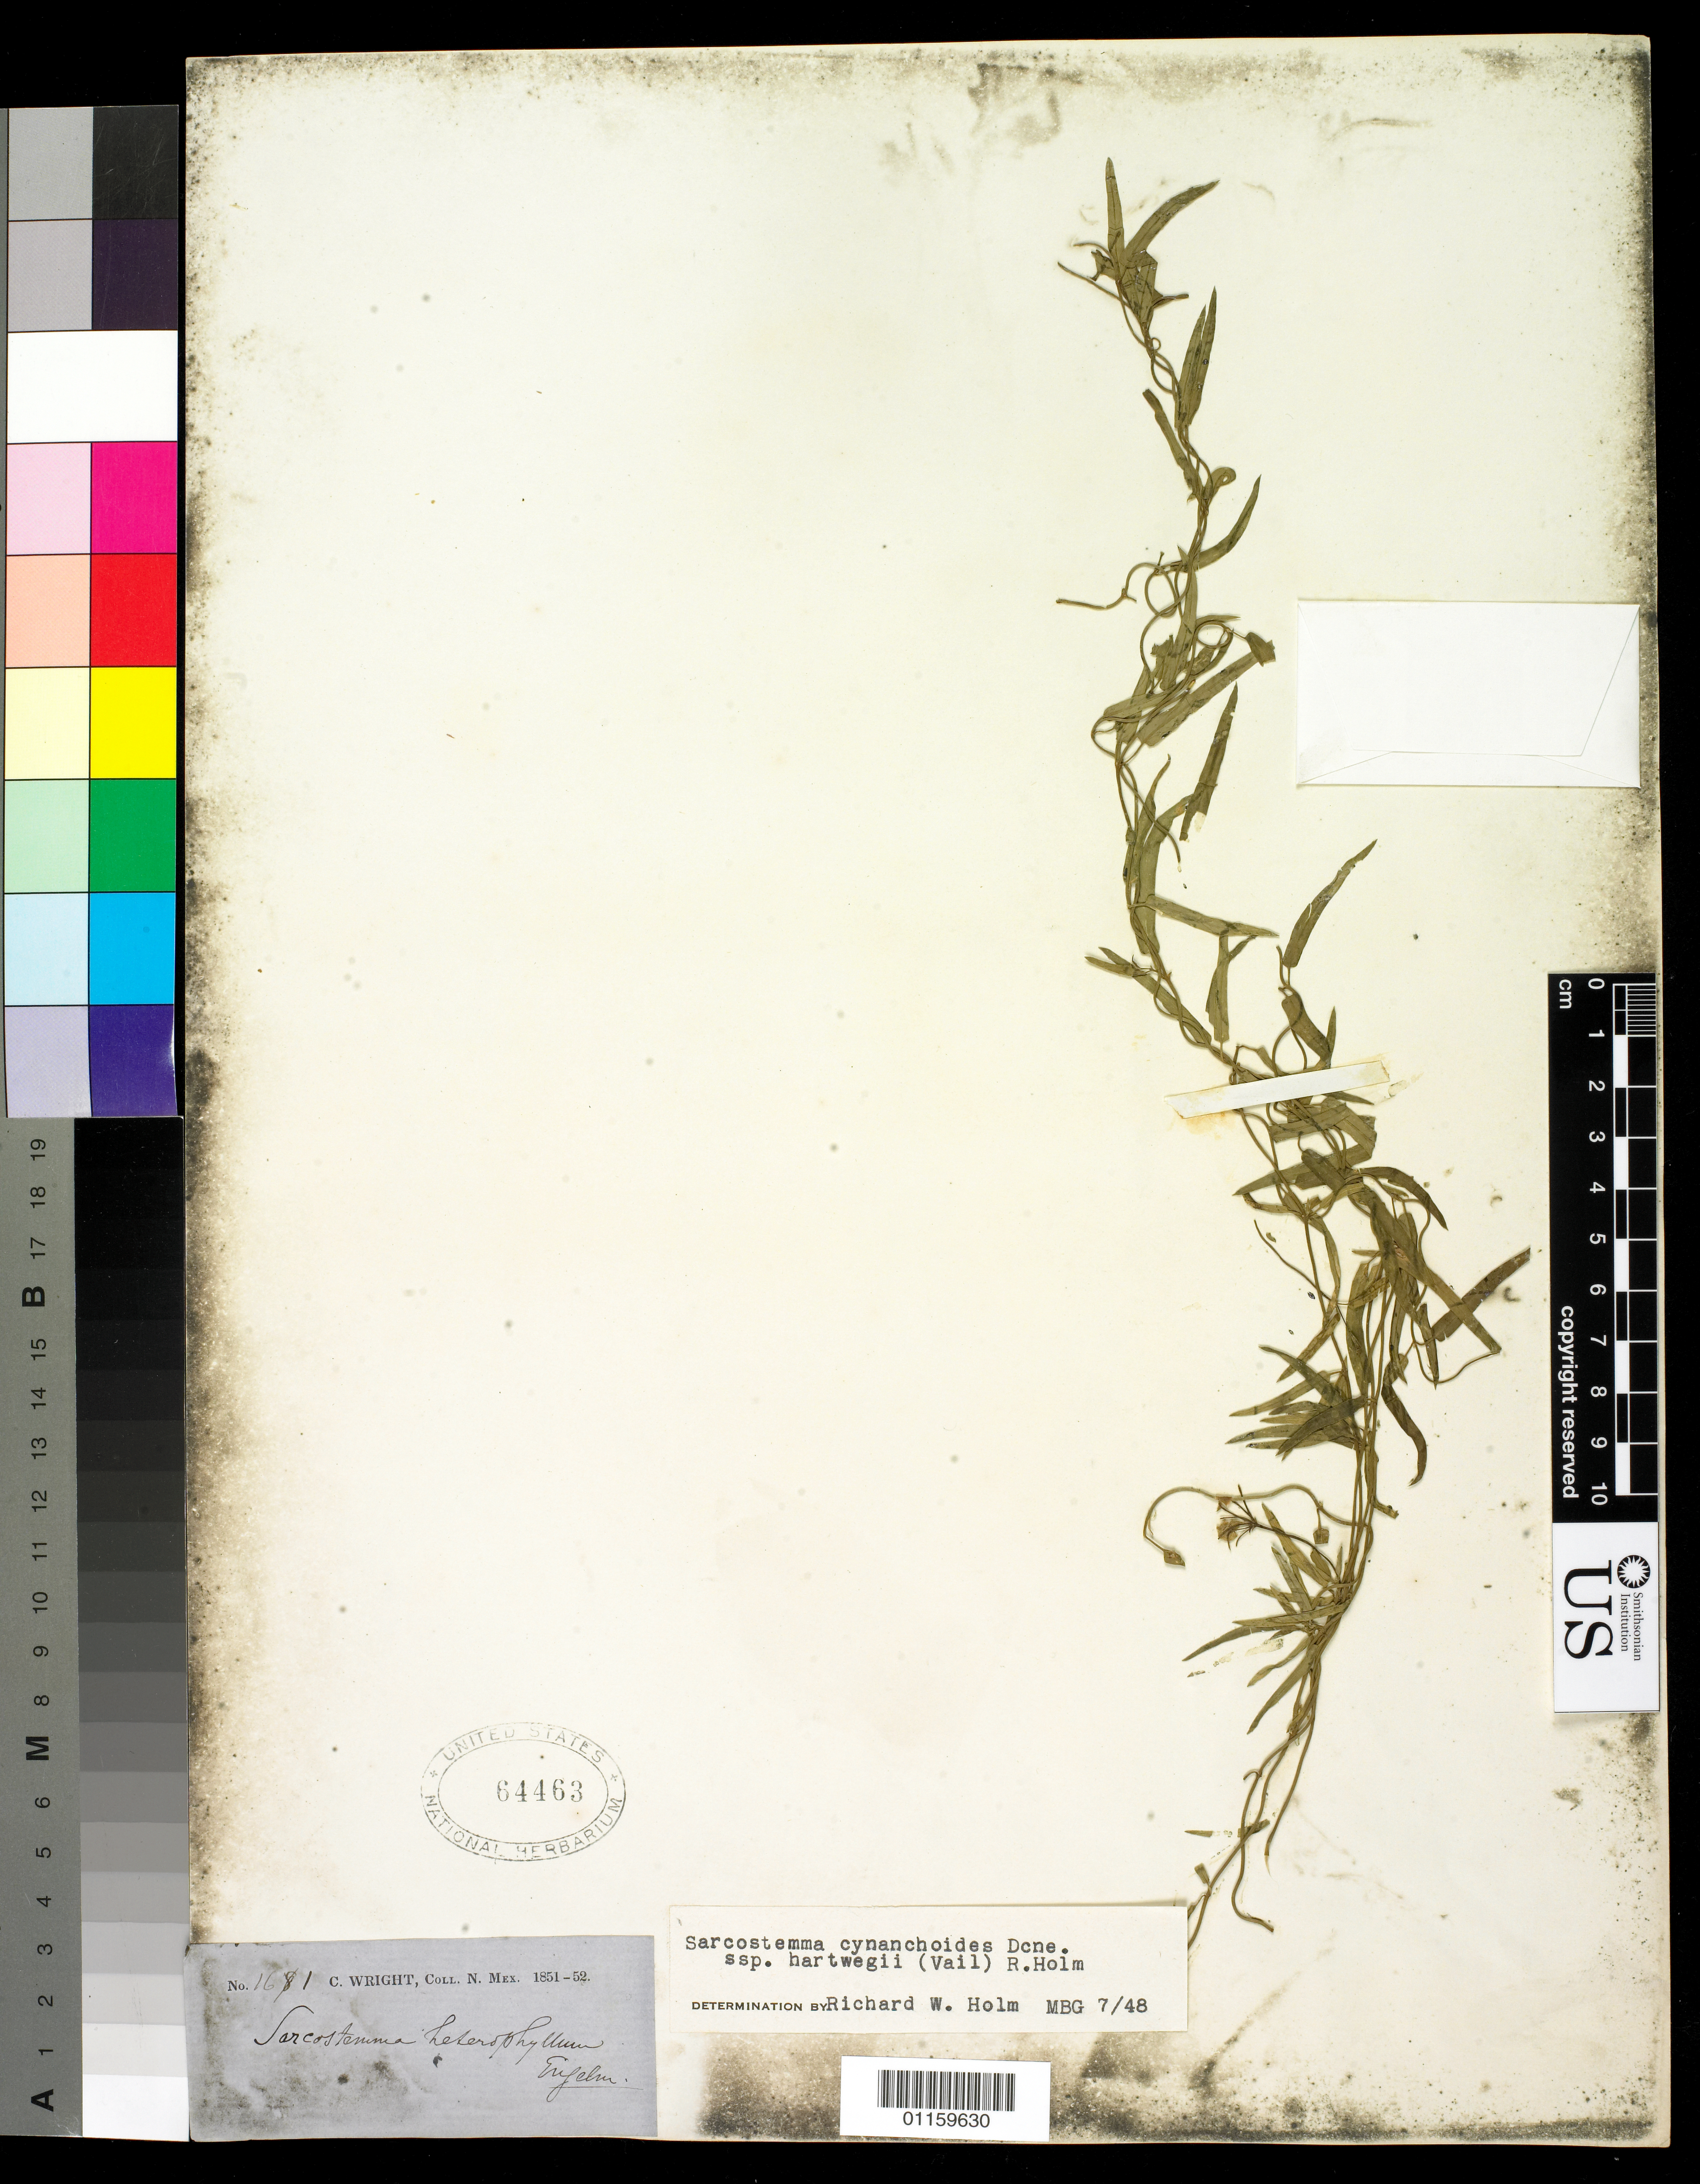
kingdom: Plantae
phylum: Tracheophyta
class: Magnoliopsida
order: Gentianales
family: Apocynaceae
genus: Sarcostemma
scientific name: Sarcostemma cynanchoides subsp. hartwegii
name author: Done.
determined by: Holm, --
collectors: C. Wright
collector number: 1681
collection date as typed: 1851 to -- --- 1852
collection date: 1851/1852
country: United States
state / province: New Mexico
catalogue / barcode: US 64463